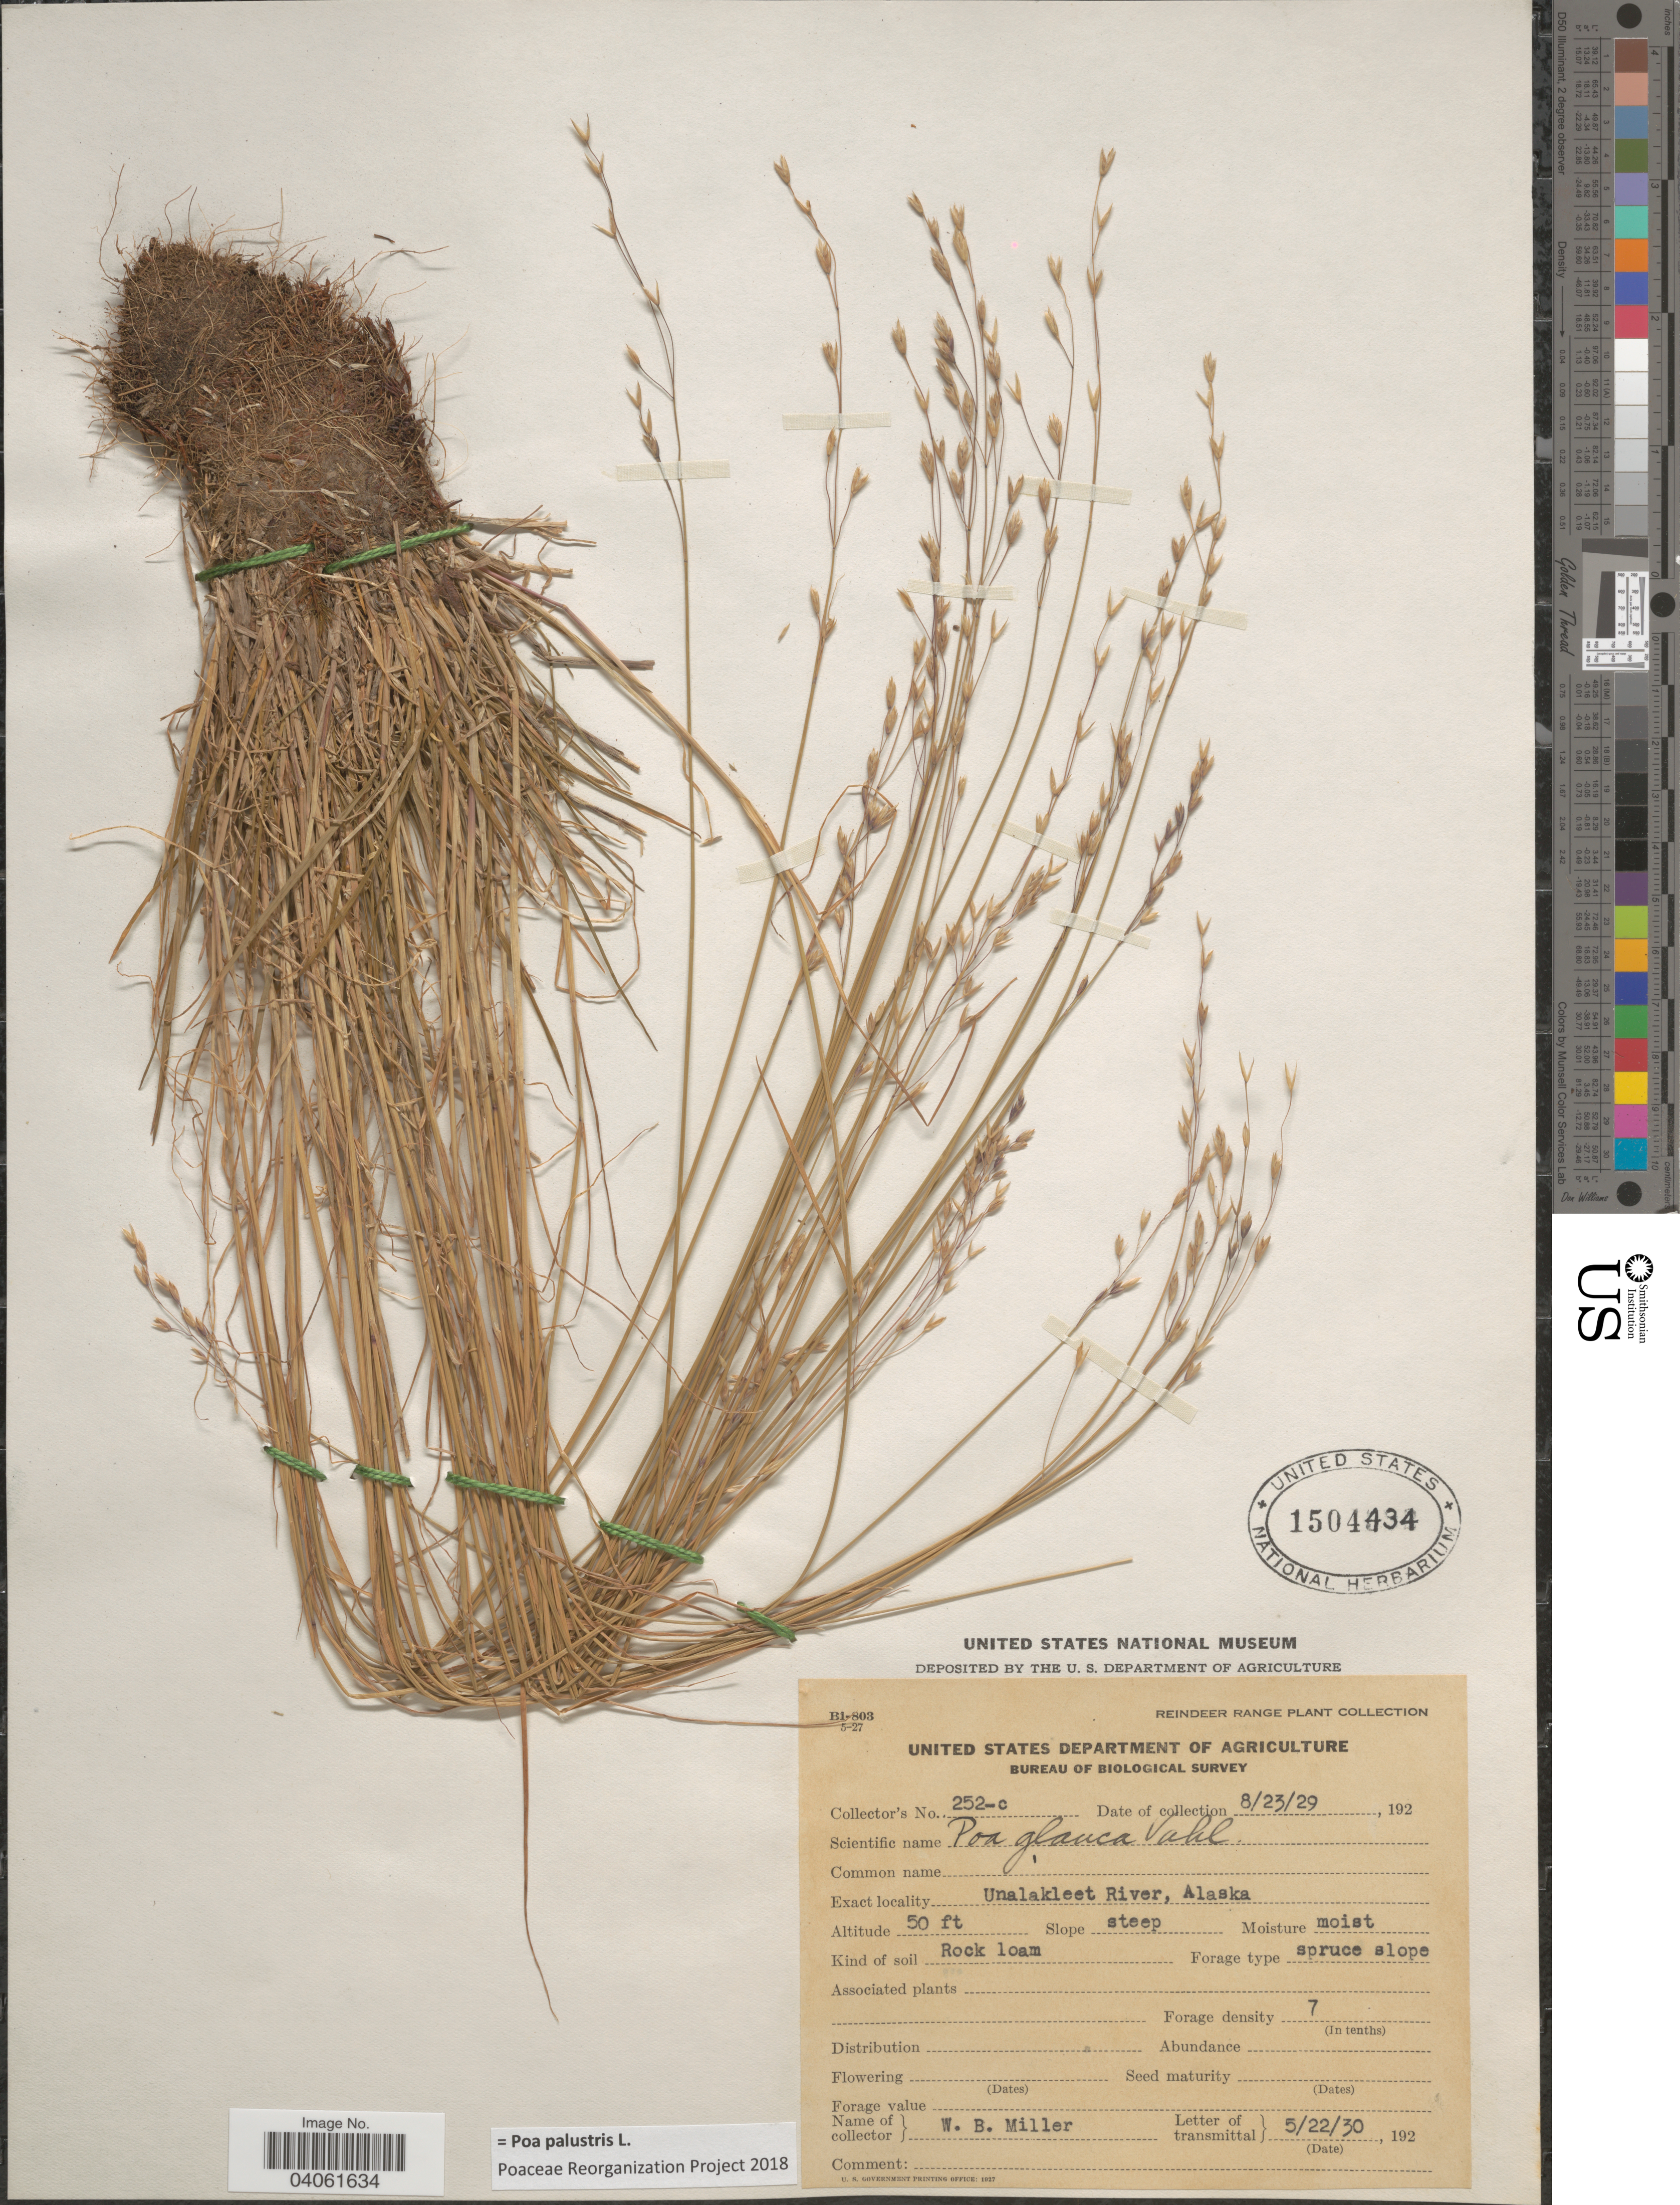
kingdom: Plantae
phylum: Tracheophyta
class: Liliopsida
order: Poales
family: Poaceae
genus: Poa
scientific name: Poa palustris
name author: L.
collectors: W. Miller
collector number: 252-c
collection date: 1929-08-23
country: United States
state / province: Alaska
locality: Unalakleet River.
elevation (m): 15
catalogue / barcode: US 1504434